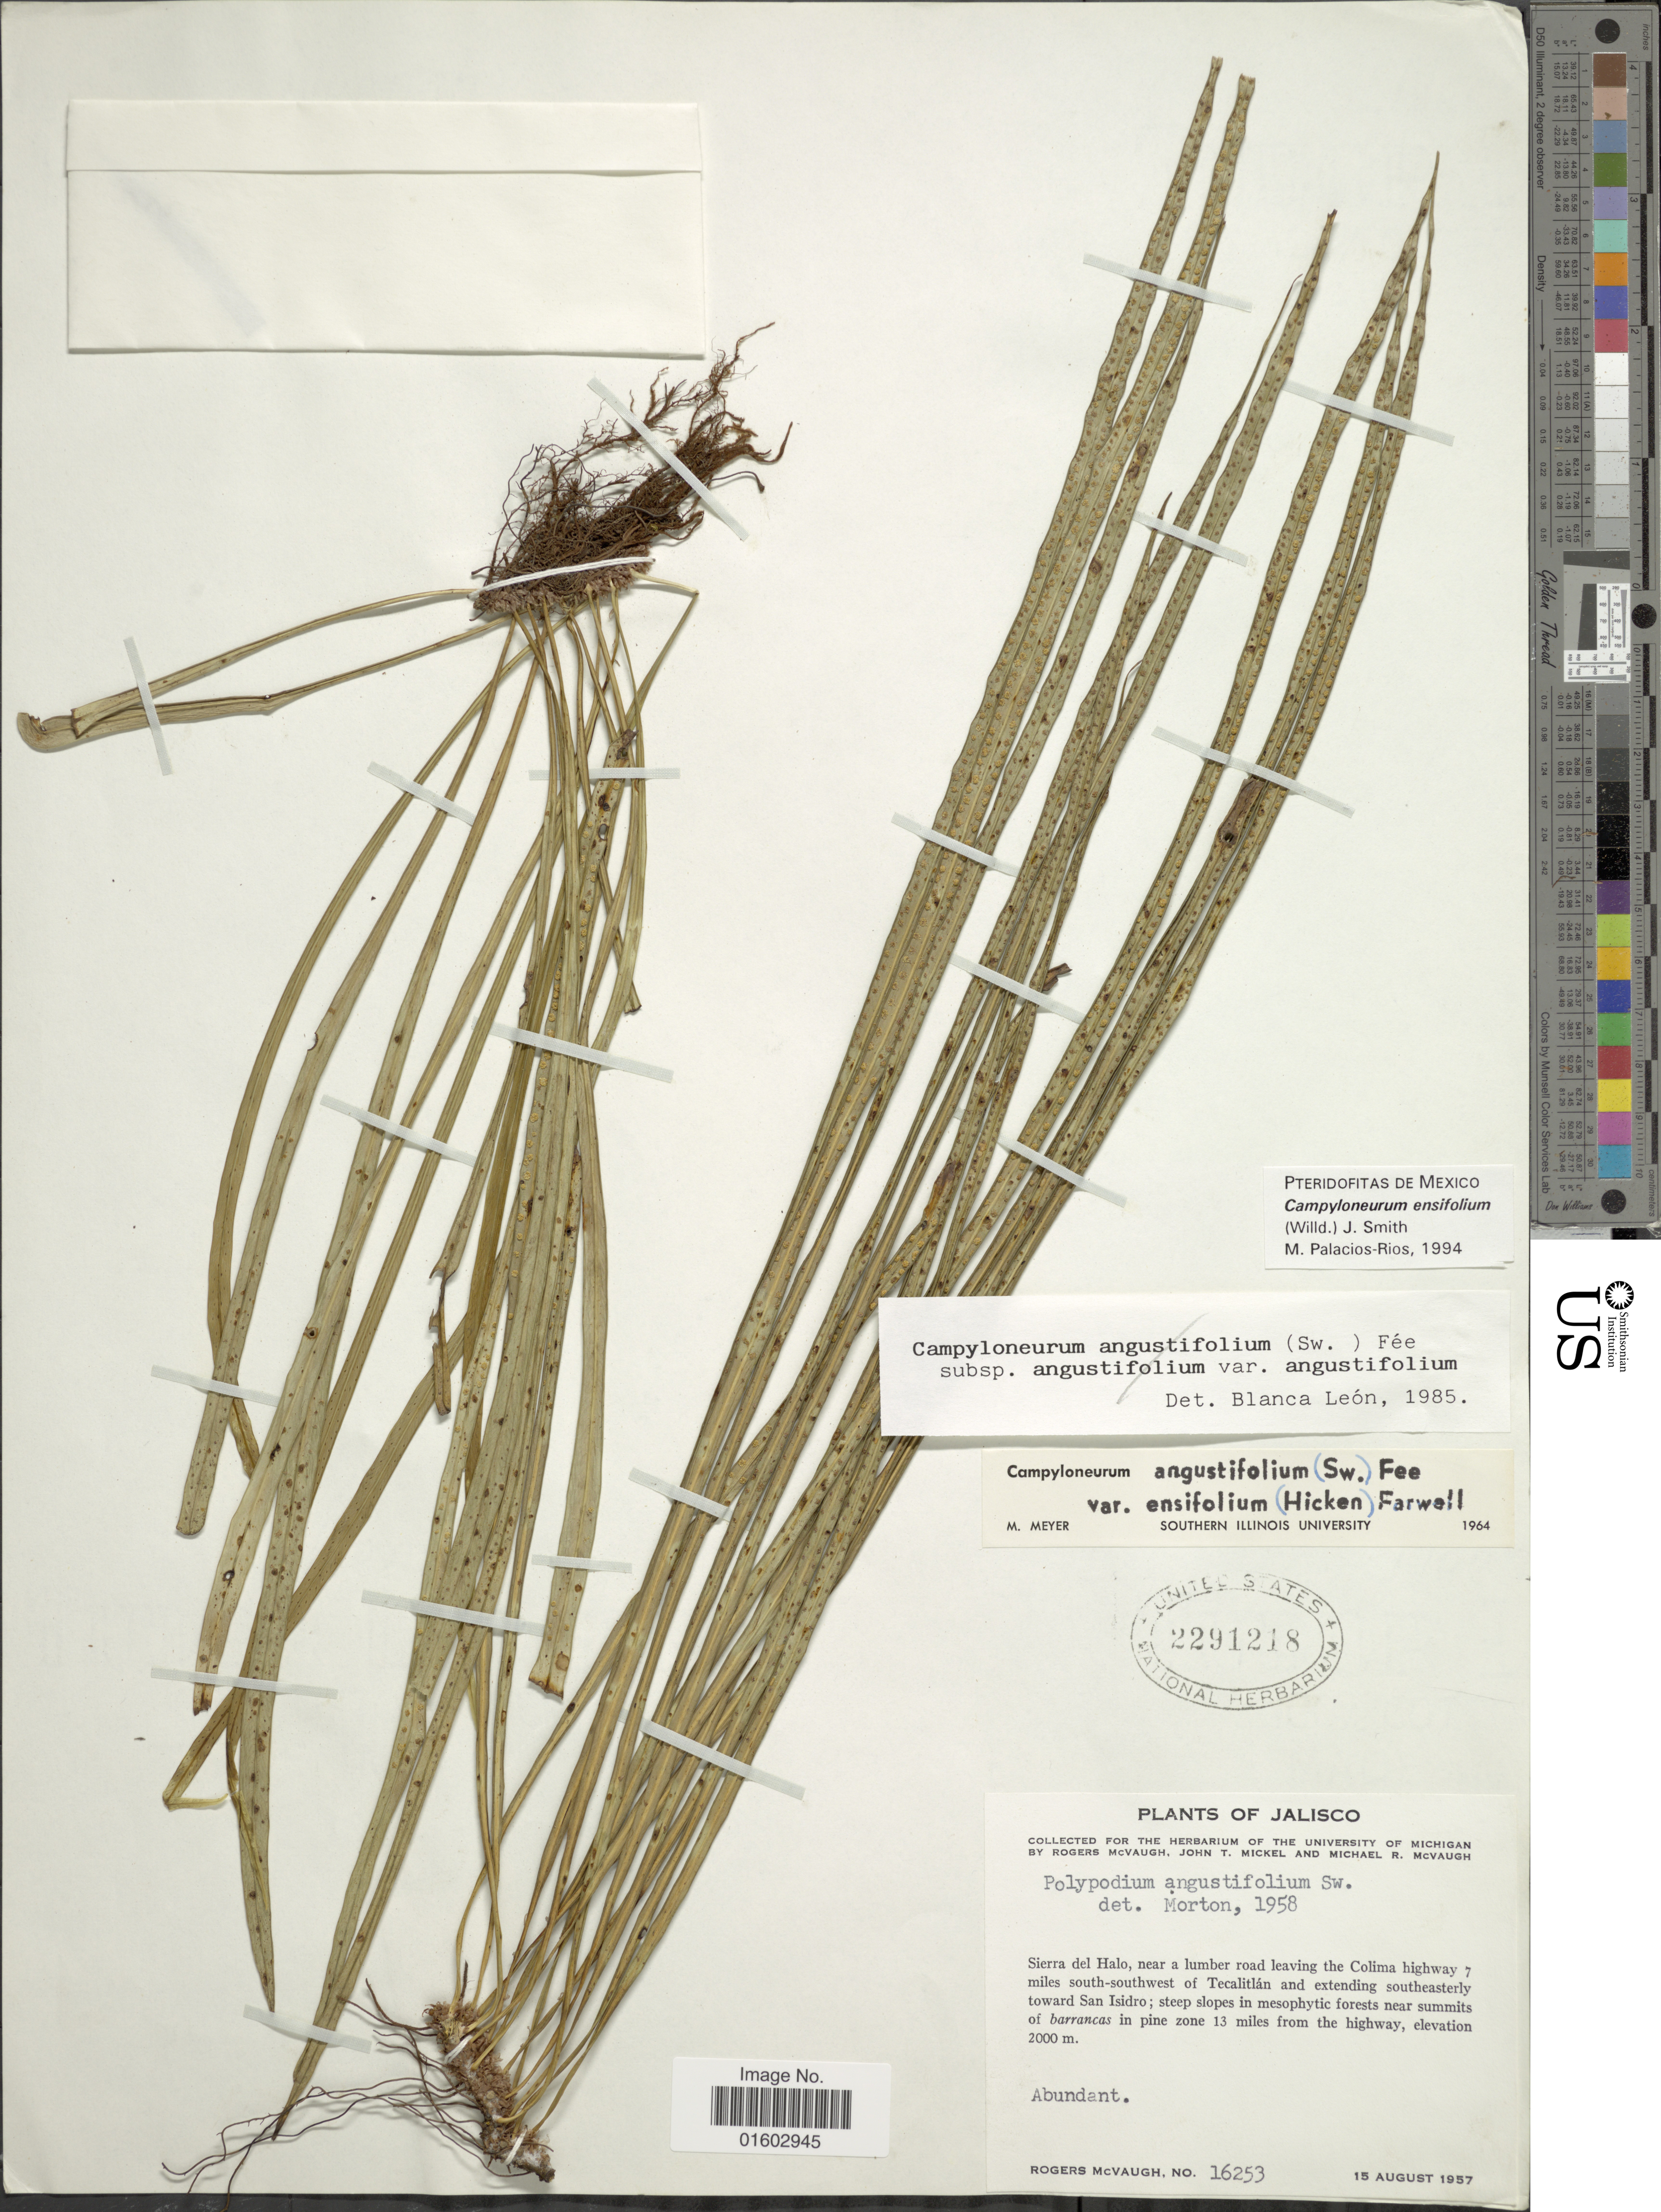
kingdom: Plantae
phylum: Tracheophyta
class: Polypodiopsida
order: Polypodiales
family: Polypodiaceae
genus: Campyloneurum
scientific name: Campyloneurum angustifolium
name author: (Sw.) Fée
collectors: R. McVaugh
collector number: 16253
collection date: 1957-08-15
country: Mexico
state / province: Jalisco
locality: Sierra del Halo, near a lumber road leaving the Colima highway 7 miles south-southwest of Tecalitlan and extending southeasterly toward San Isidro; steep slopes in mesophytic forests near summits of barrancas in pine zone 13 miles from the highway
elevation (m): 2000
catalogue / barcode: US 2291218